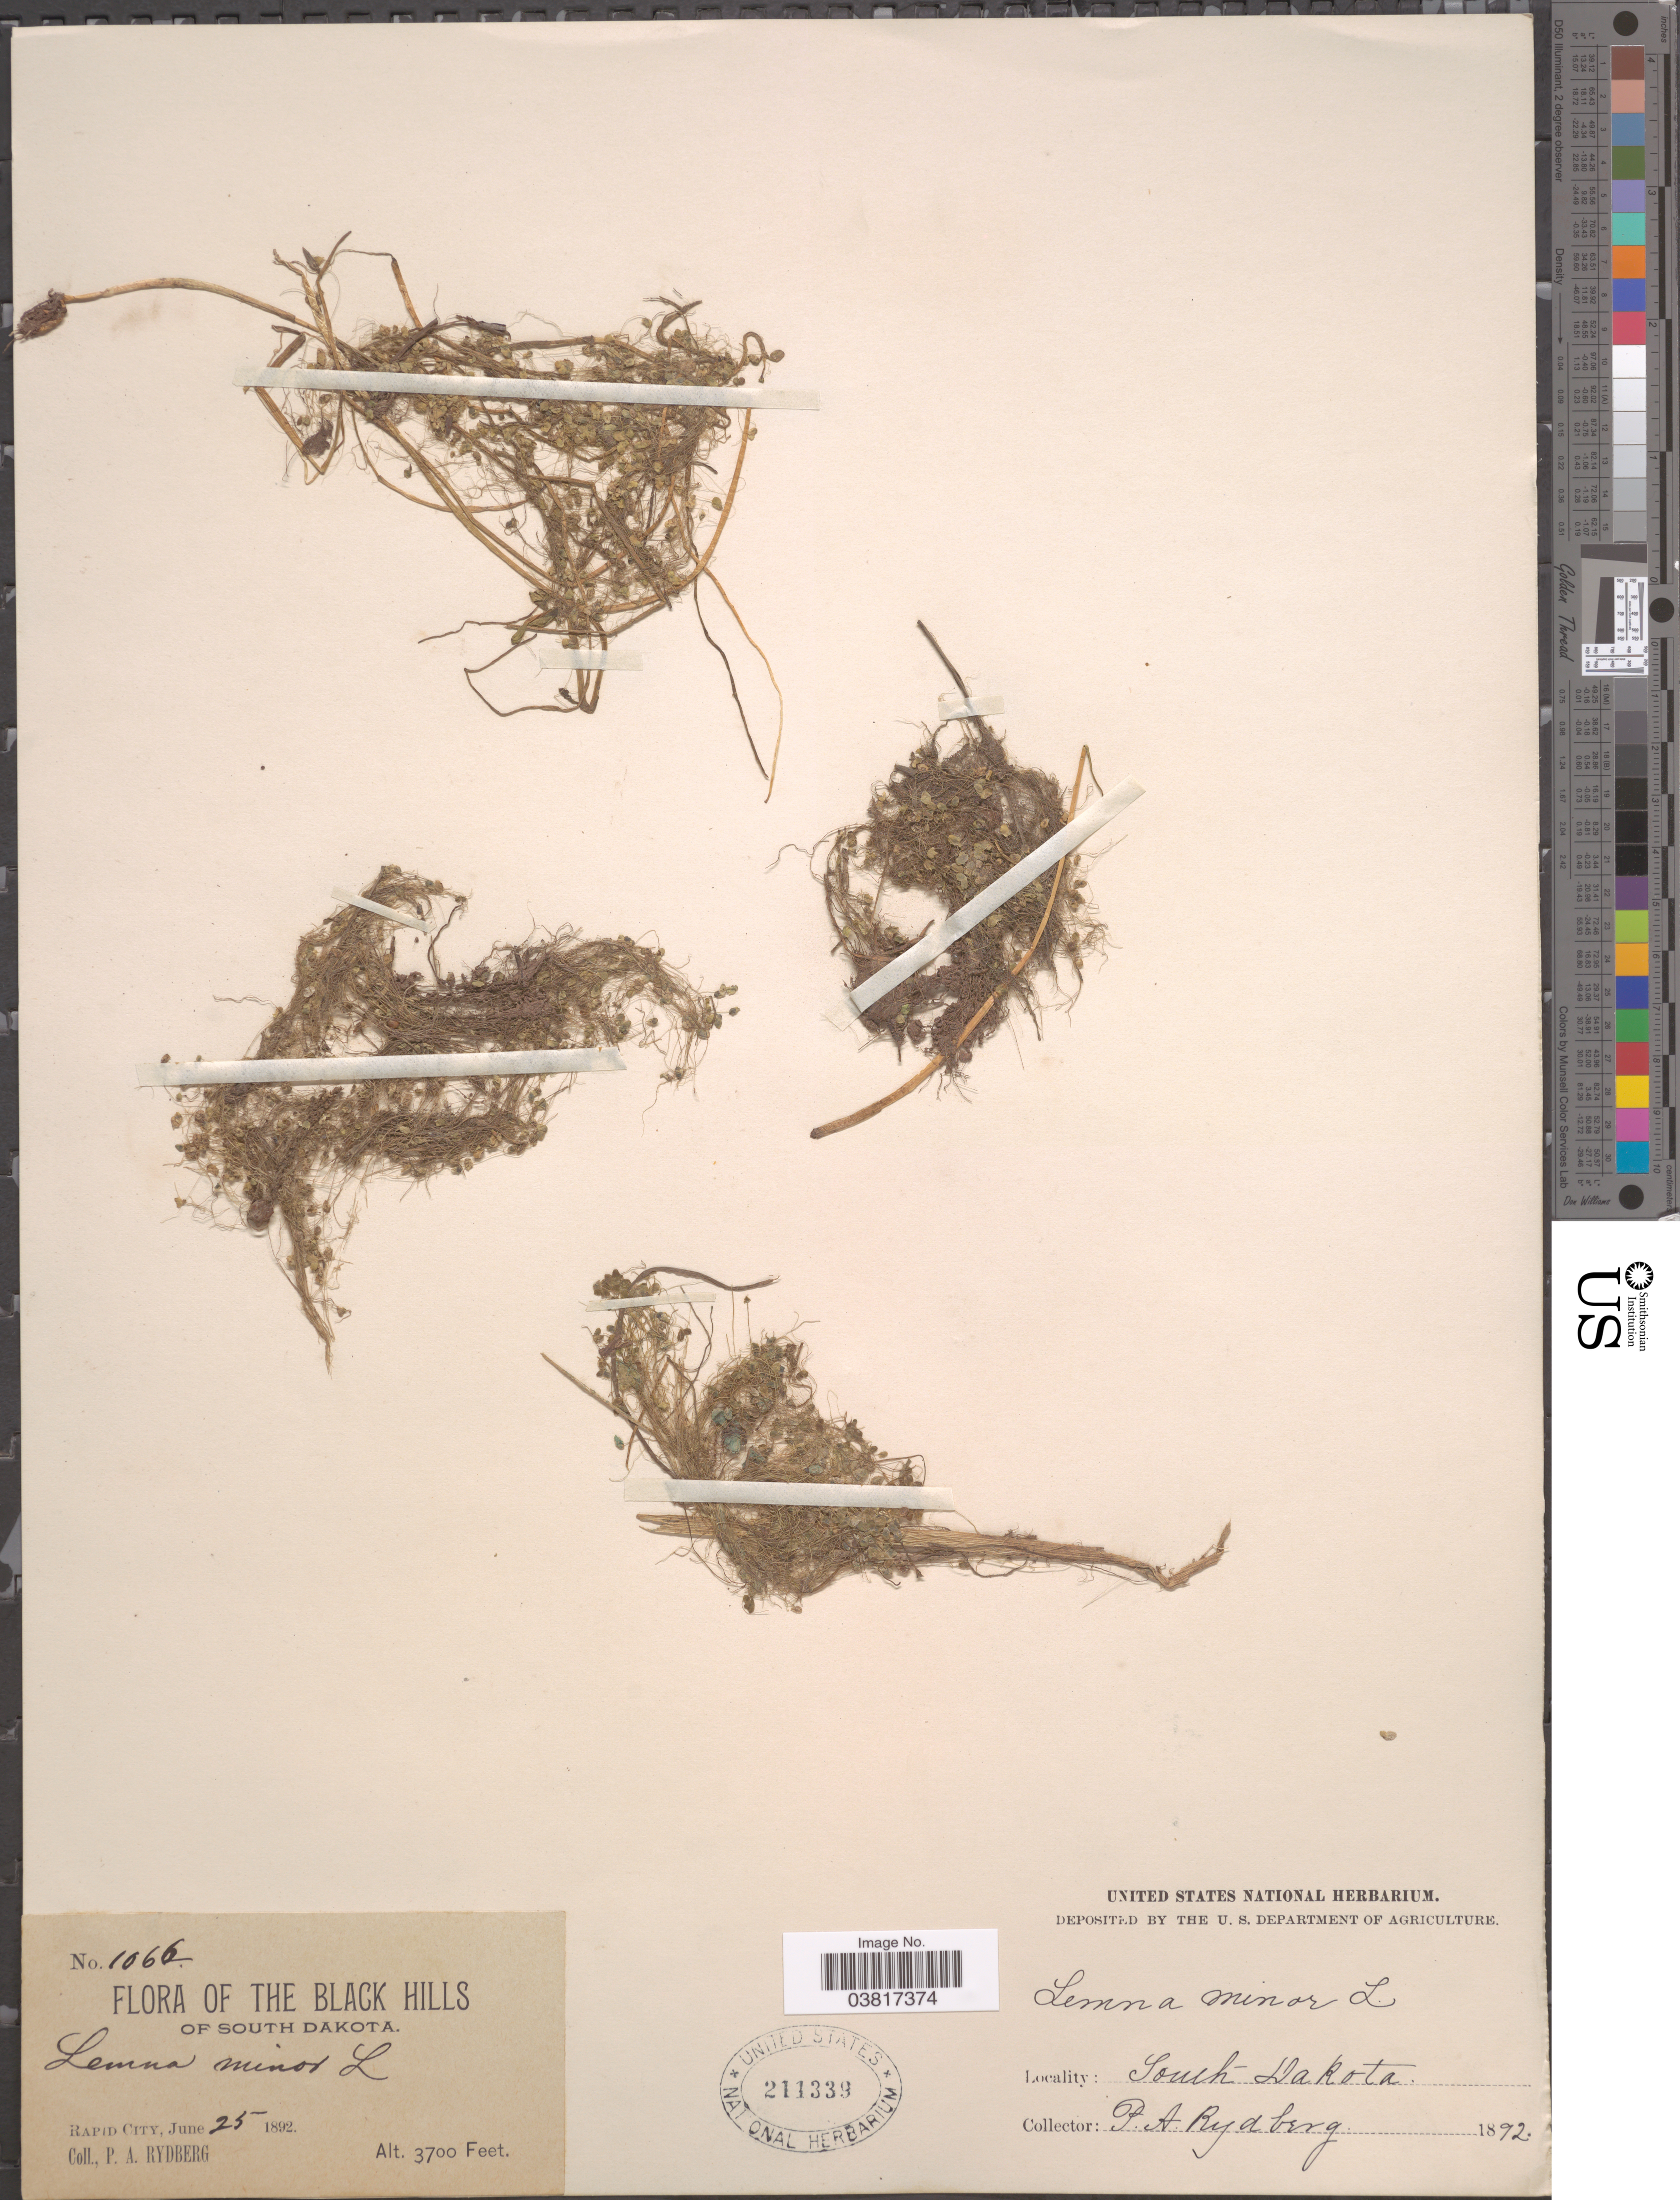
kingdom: Plantae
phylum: Tracheophyta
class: Liliopsida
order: Alismatales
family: Araceae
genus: Lemna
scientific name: Lemna minor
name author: L.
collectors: P. A. Rydberg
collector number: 1066*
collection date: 1892-06-25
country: United States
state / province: South Dakota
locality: Black Hills of South Dakota. Rapid City.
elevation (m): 1128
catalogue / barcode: US 211339